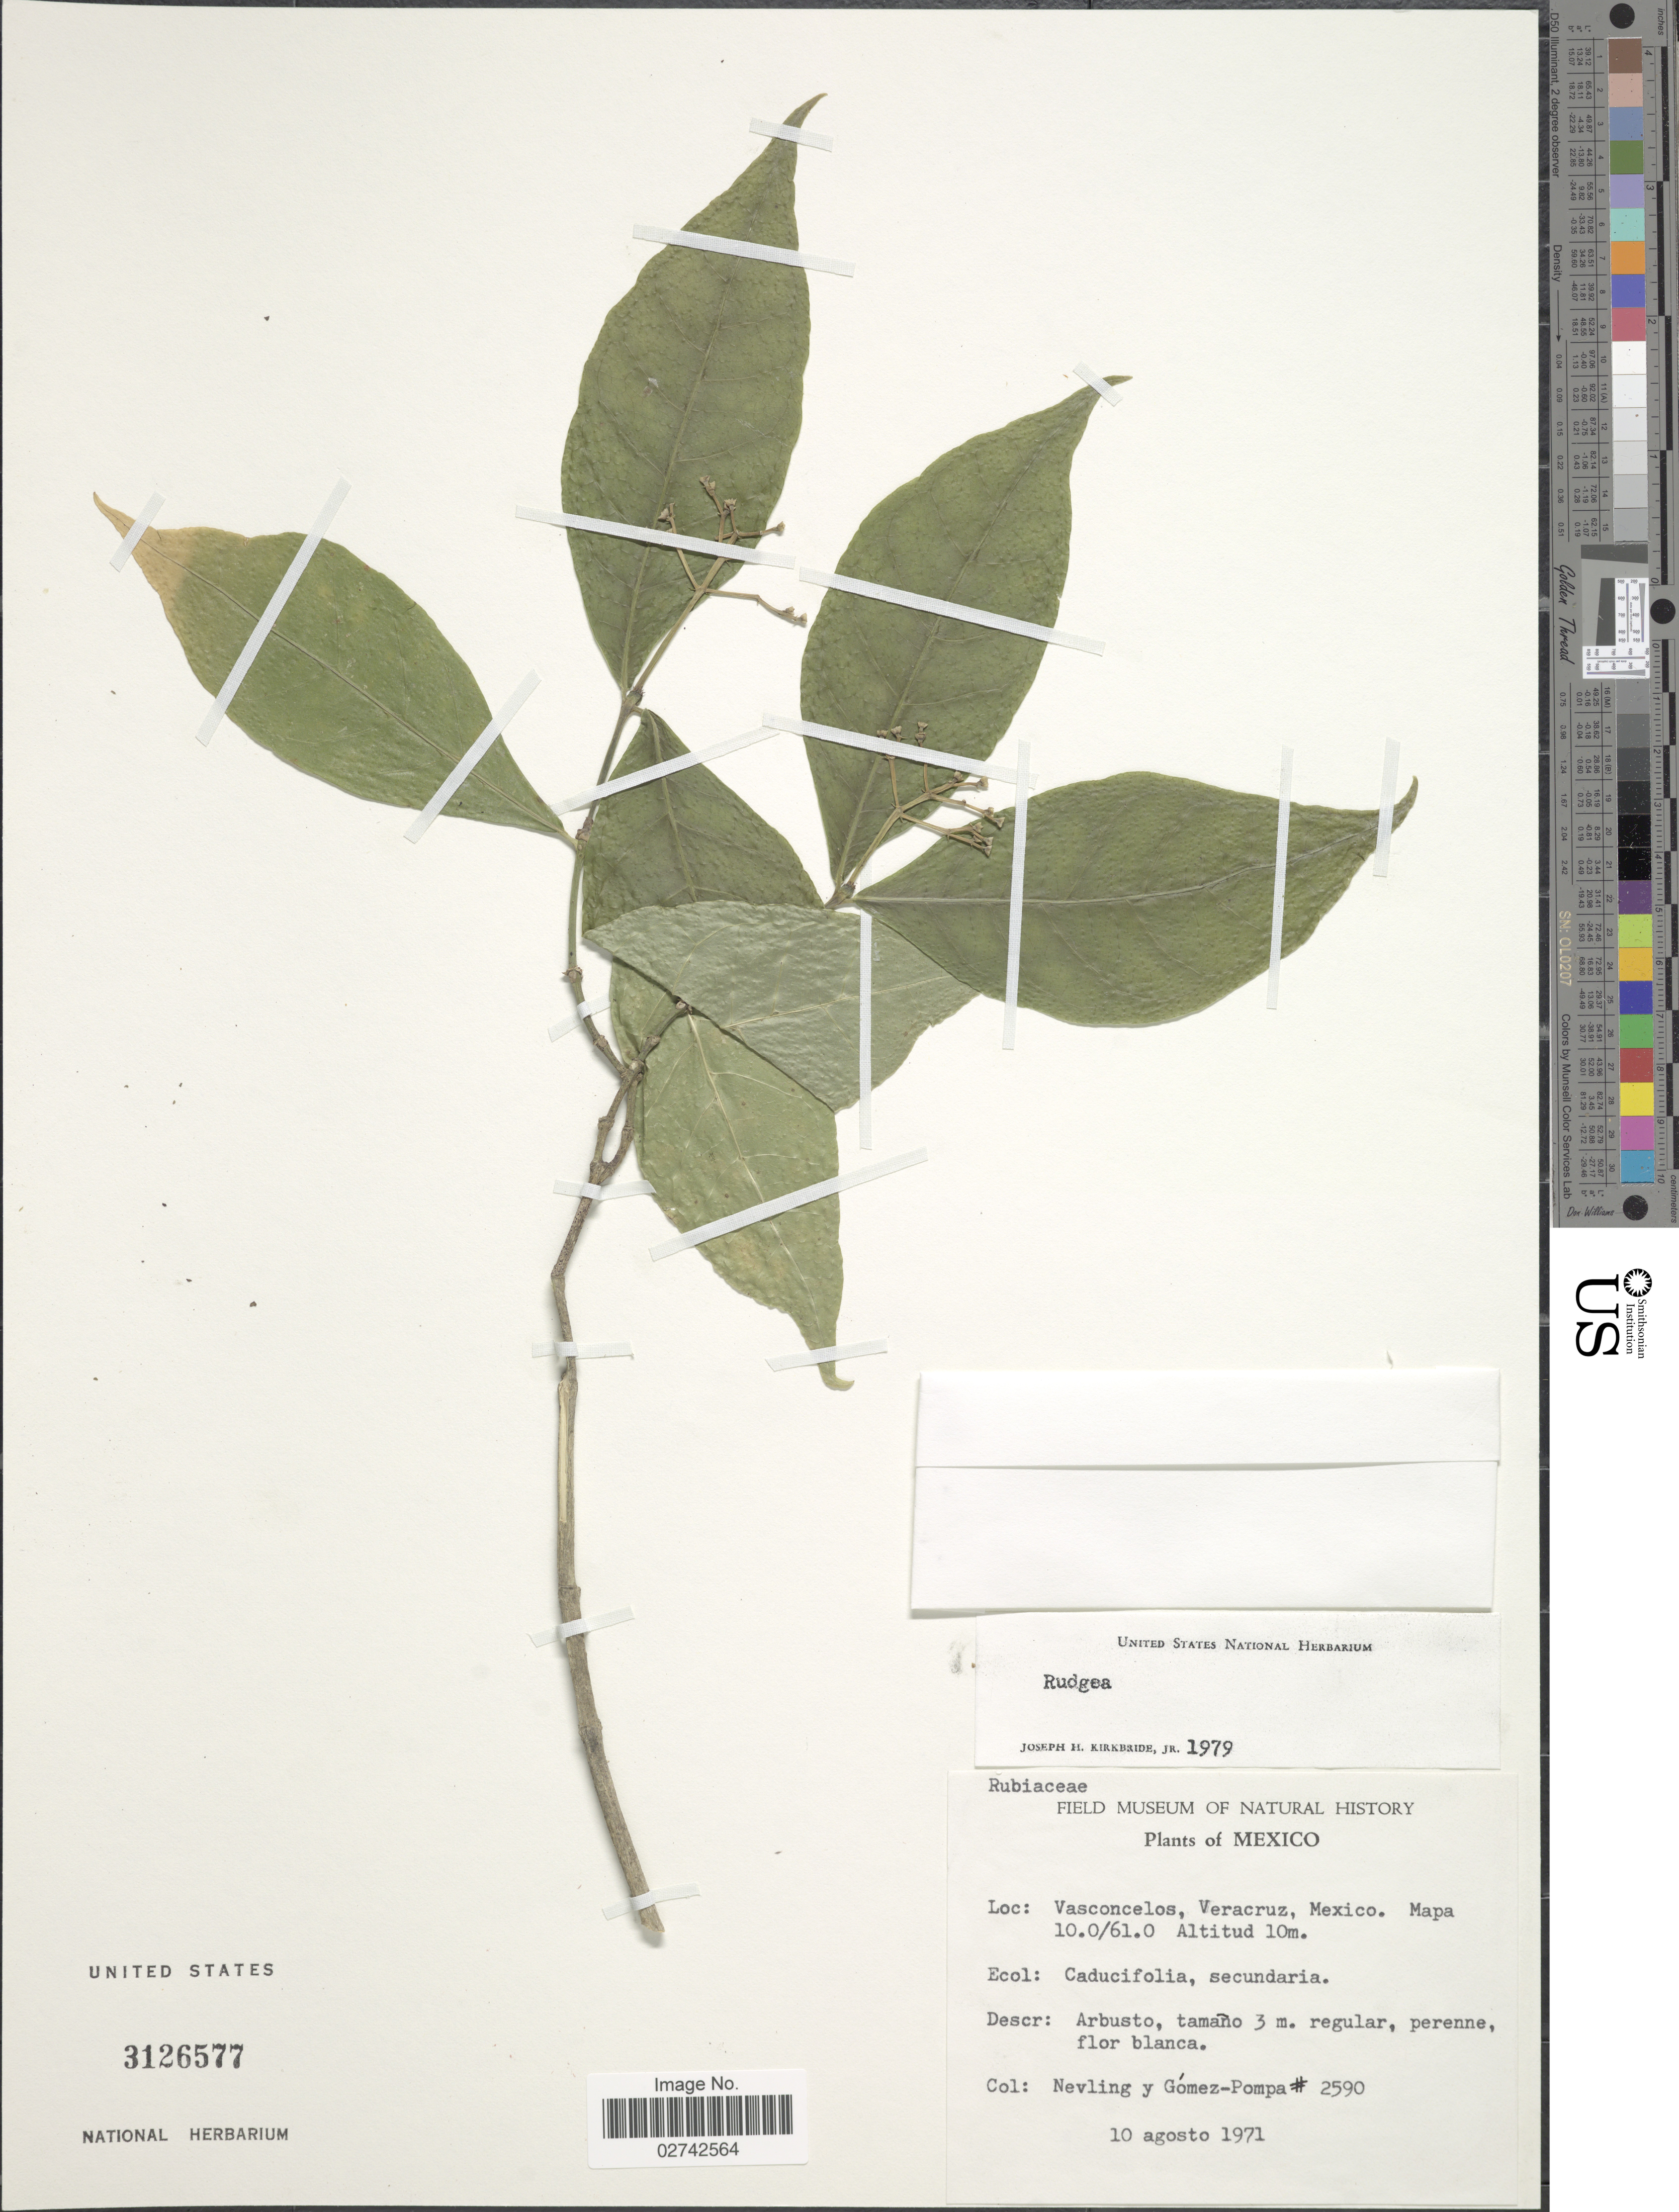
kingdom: Plantae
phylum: Tracheophyta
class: Magnoliopsida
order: Gentianales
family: Rubiaceae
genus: Rudgea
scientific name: Rudgea sp.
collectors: Nevling & Gomez-Pompa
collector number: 2590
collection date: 1971-08-10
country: Mexico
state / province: Veracruz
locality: Vasconcelos, Veracruz, Mexico, Mapa 10.0/61.0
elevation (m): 10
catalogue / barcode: US 3126577